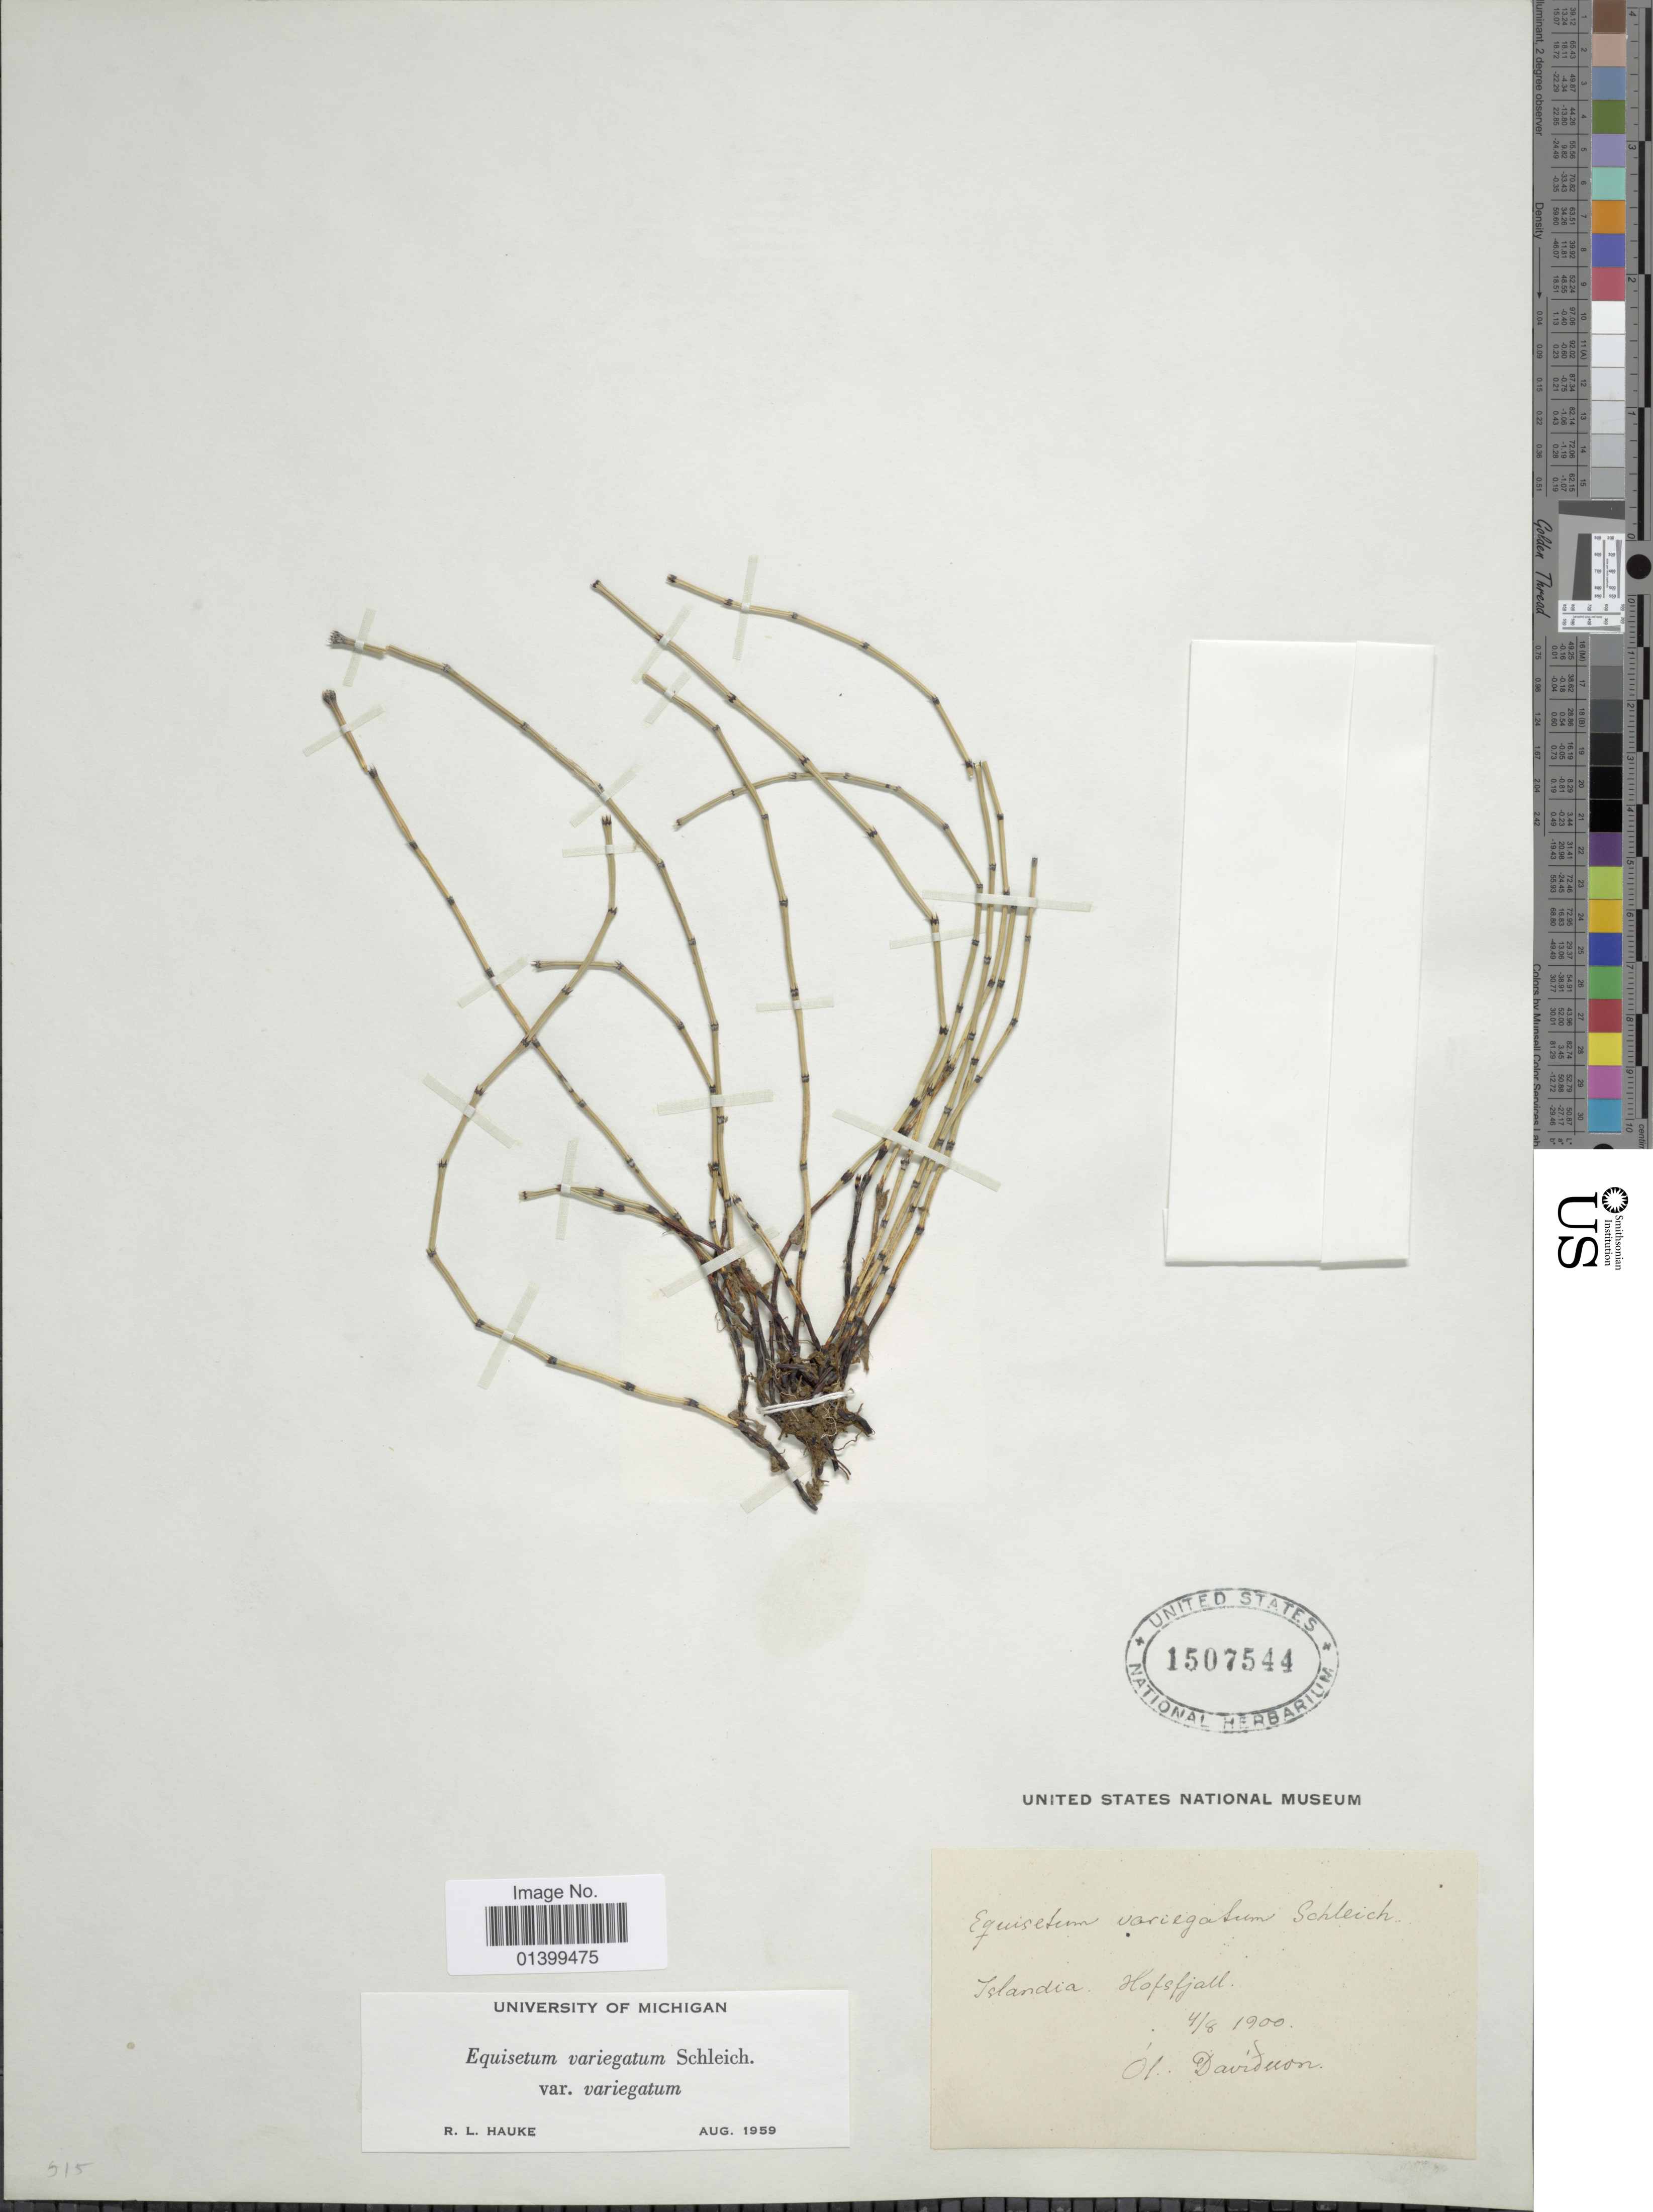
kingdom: Plantae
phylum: Tracheophyta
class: Polypodiopsida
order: Equisetales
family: Equisetaceae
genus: Equisetum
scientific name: Equisetum variegatum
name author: Schleich. ex F. Weber & D. Mohr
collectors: O. Davidson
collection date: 1900-08-04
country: Iceland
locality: Islandia, Hofsfjall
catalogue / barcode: US 1507544